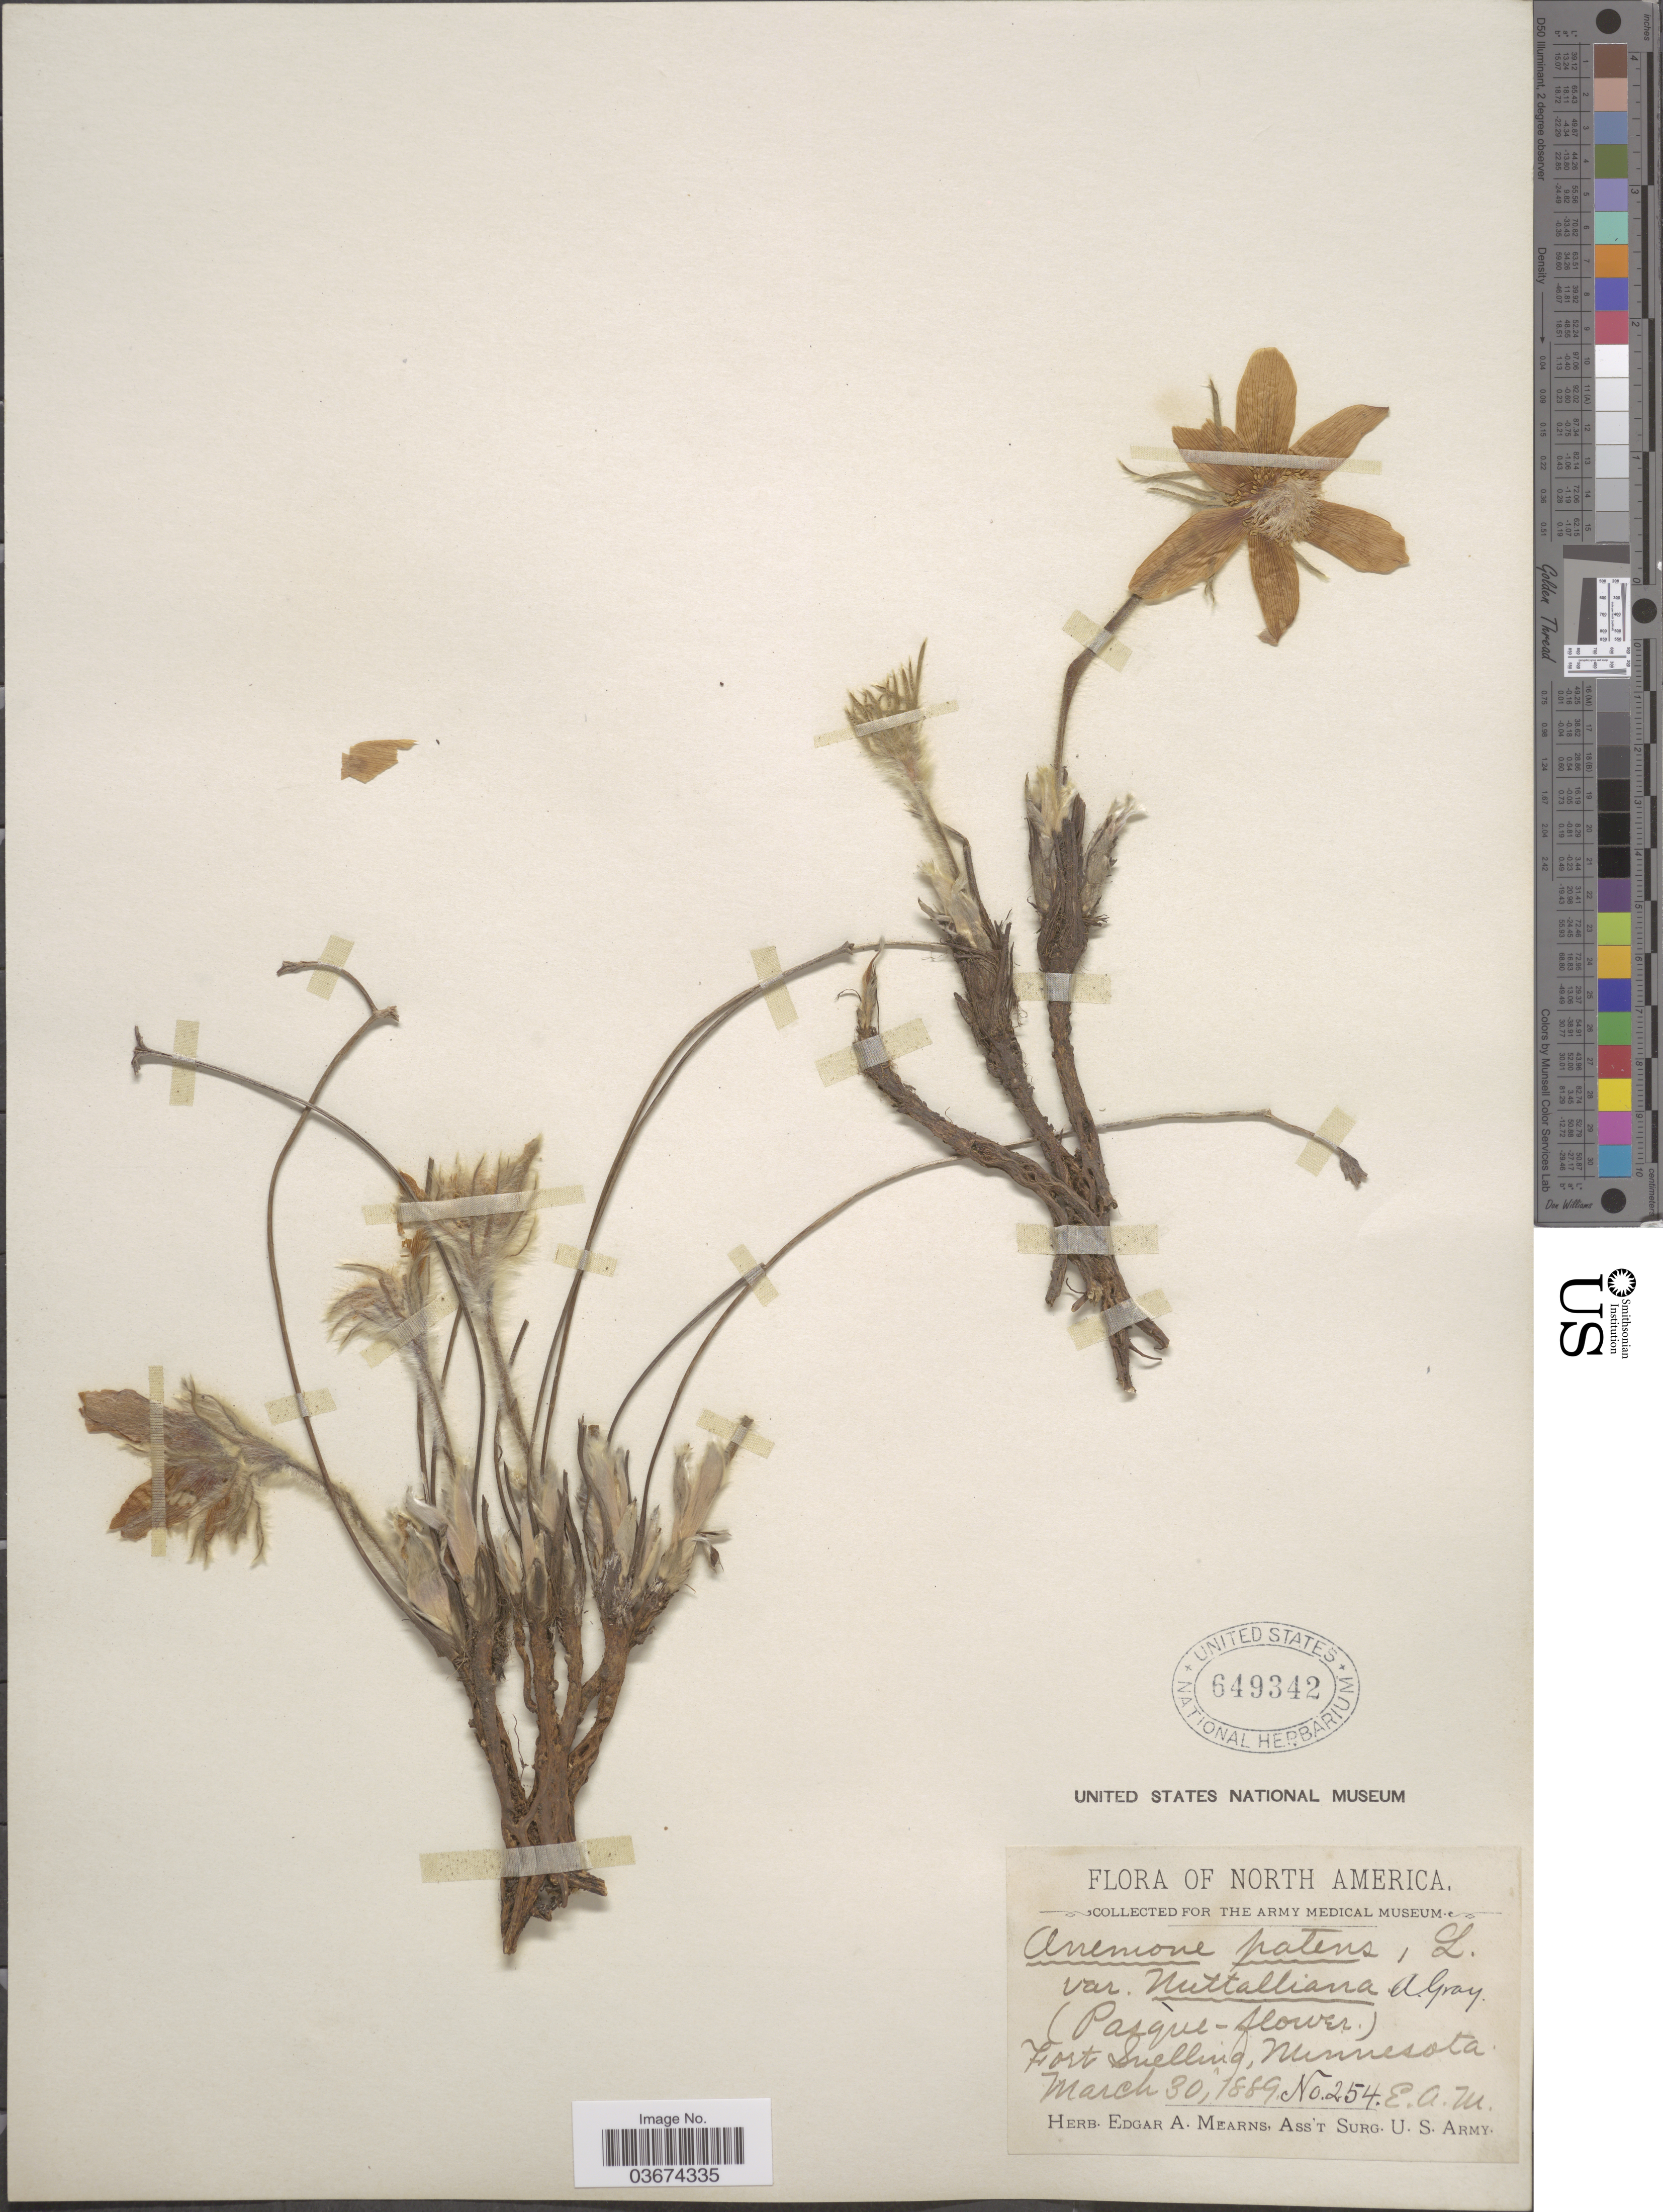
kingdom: Plantae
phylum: Tracheophyta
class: Magnoliopsida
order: Ranunculales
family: Ranunculaceae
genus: Pulsatilla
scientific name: Pulsatilla nuttalliana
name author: (DC.) Bercht. & J. Presl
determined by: Strong, Mark T., (BOT), Smithsonian Institution - National Museum of Natural History (UNITED STATES)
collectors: E. A. Mearns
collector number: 254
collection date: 1889-03-30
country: United States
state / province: Minnesota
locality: Fort Snelling.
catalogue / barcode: US 649342